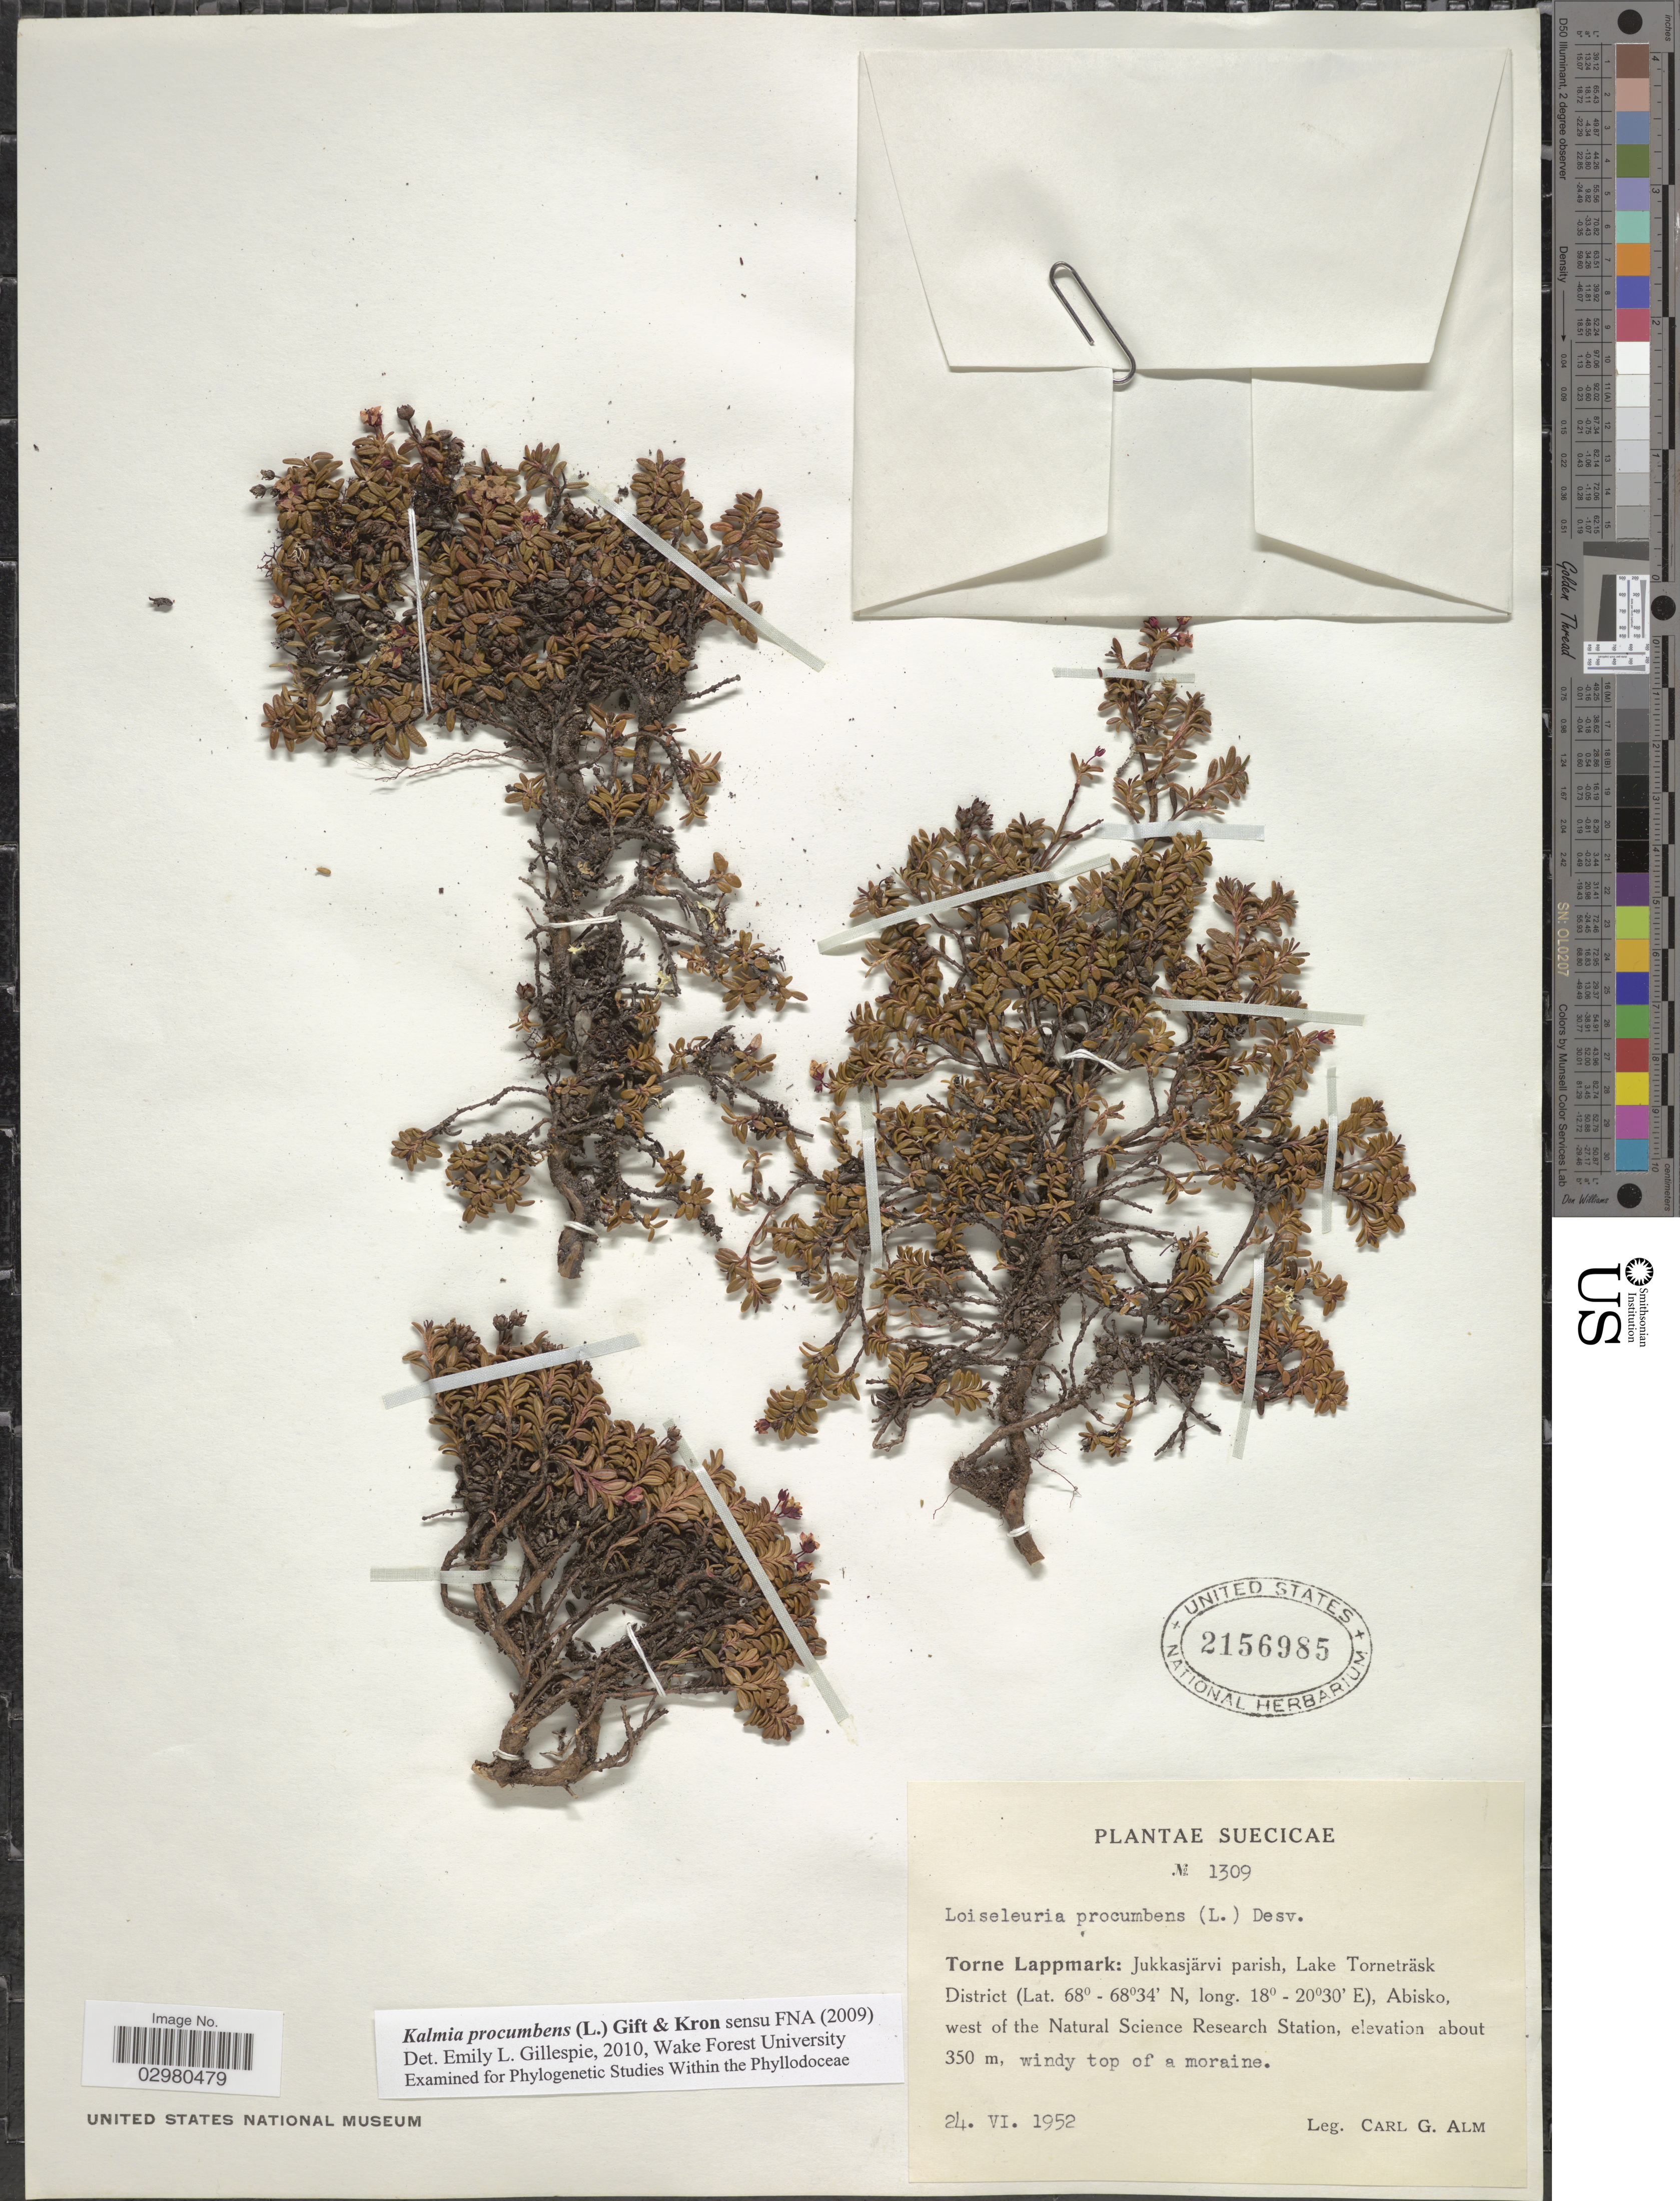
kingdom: Plantae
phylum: Tracheophyta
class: Magnoliopsida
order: Ericales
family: Ericaceae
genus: Loiseleuria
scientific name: Loiseleuria procumbens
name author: (L.) Desv.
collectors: C. G. Alm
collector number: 1309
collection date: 1952-06-24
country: Sweden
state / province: Norrbotten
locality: Suecicae. Torne Lappmark: Jukkasjärvi parish, Lake Torneträsk District, Abisko, west of the Natural Science Research Station.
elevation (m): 350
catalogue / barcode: US 2156985